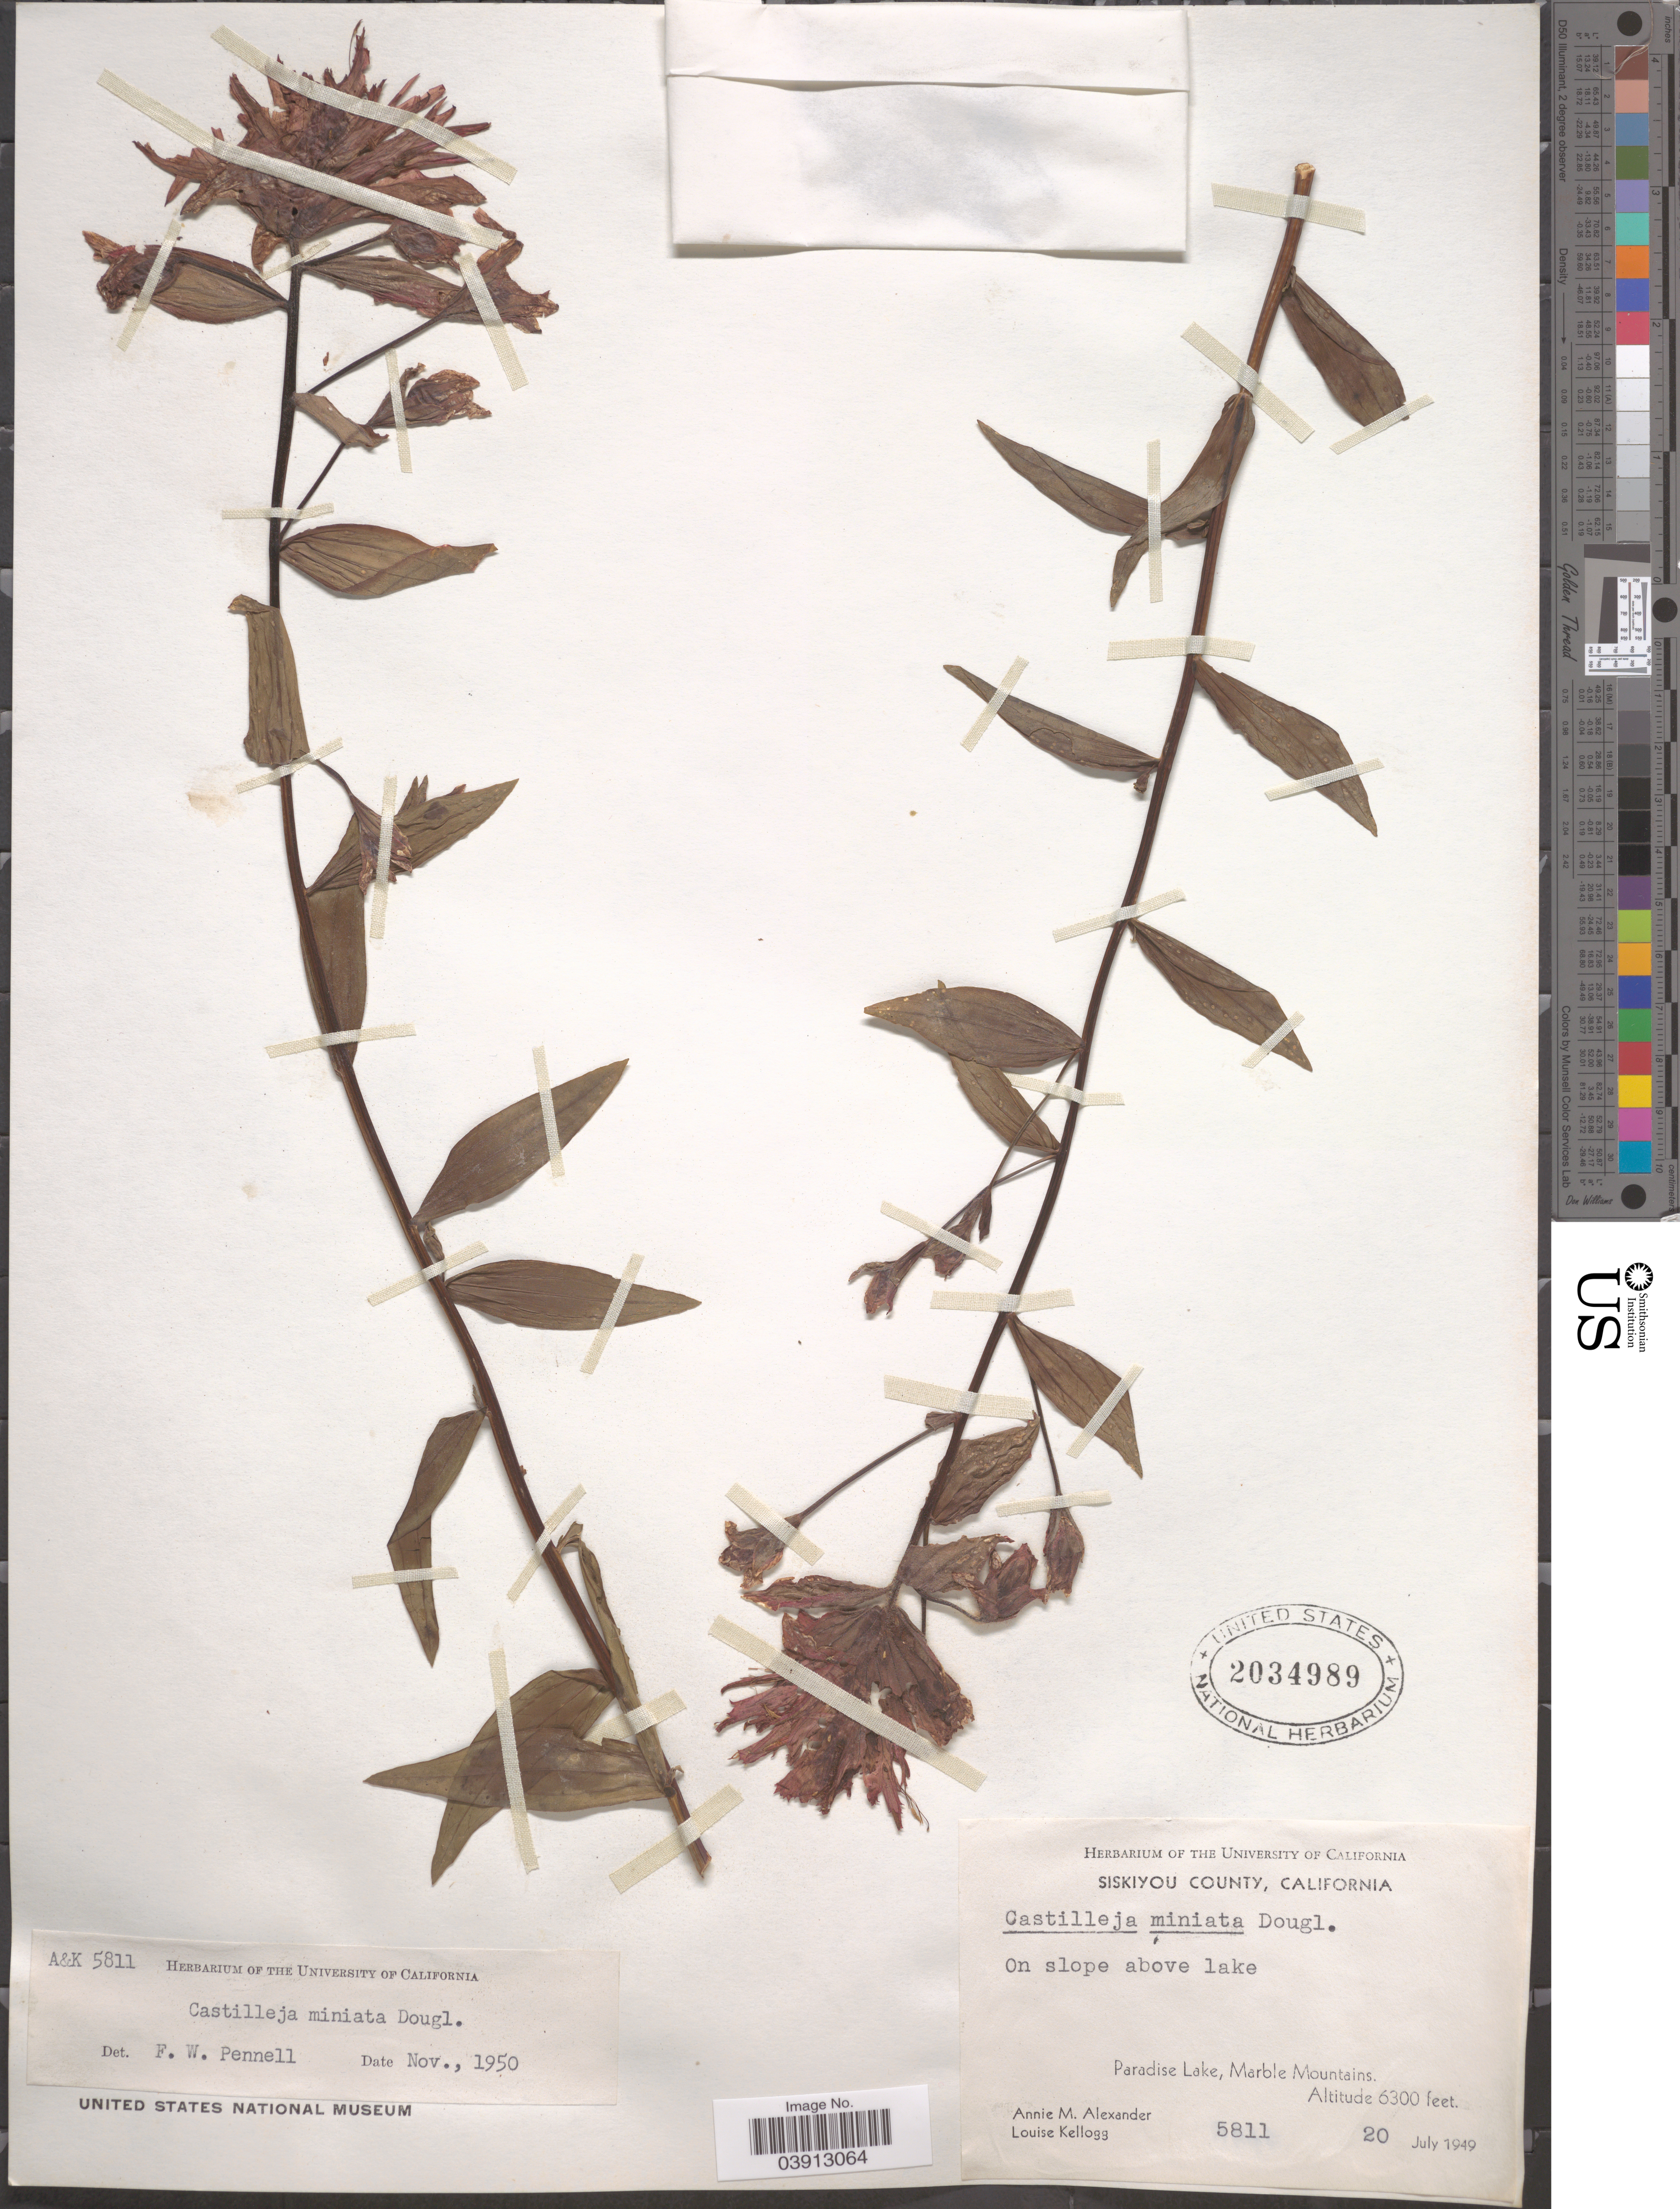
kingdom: Plantae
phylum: Tracheophyta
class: Magnoliopsida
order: Lamiales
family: Orobanchaceae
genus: Castilleja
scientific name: Castilleja miniata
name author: Douglas ex Hook.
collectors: A. M. Alexander & L. Kellogg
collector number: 5811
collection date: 1949-07-20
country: United States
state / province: California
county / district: Siskiyou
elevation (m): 1920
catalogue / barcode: US 2034989